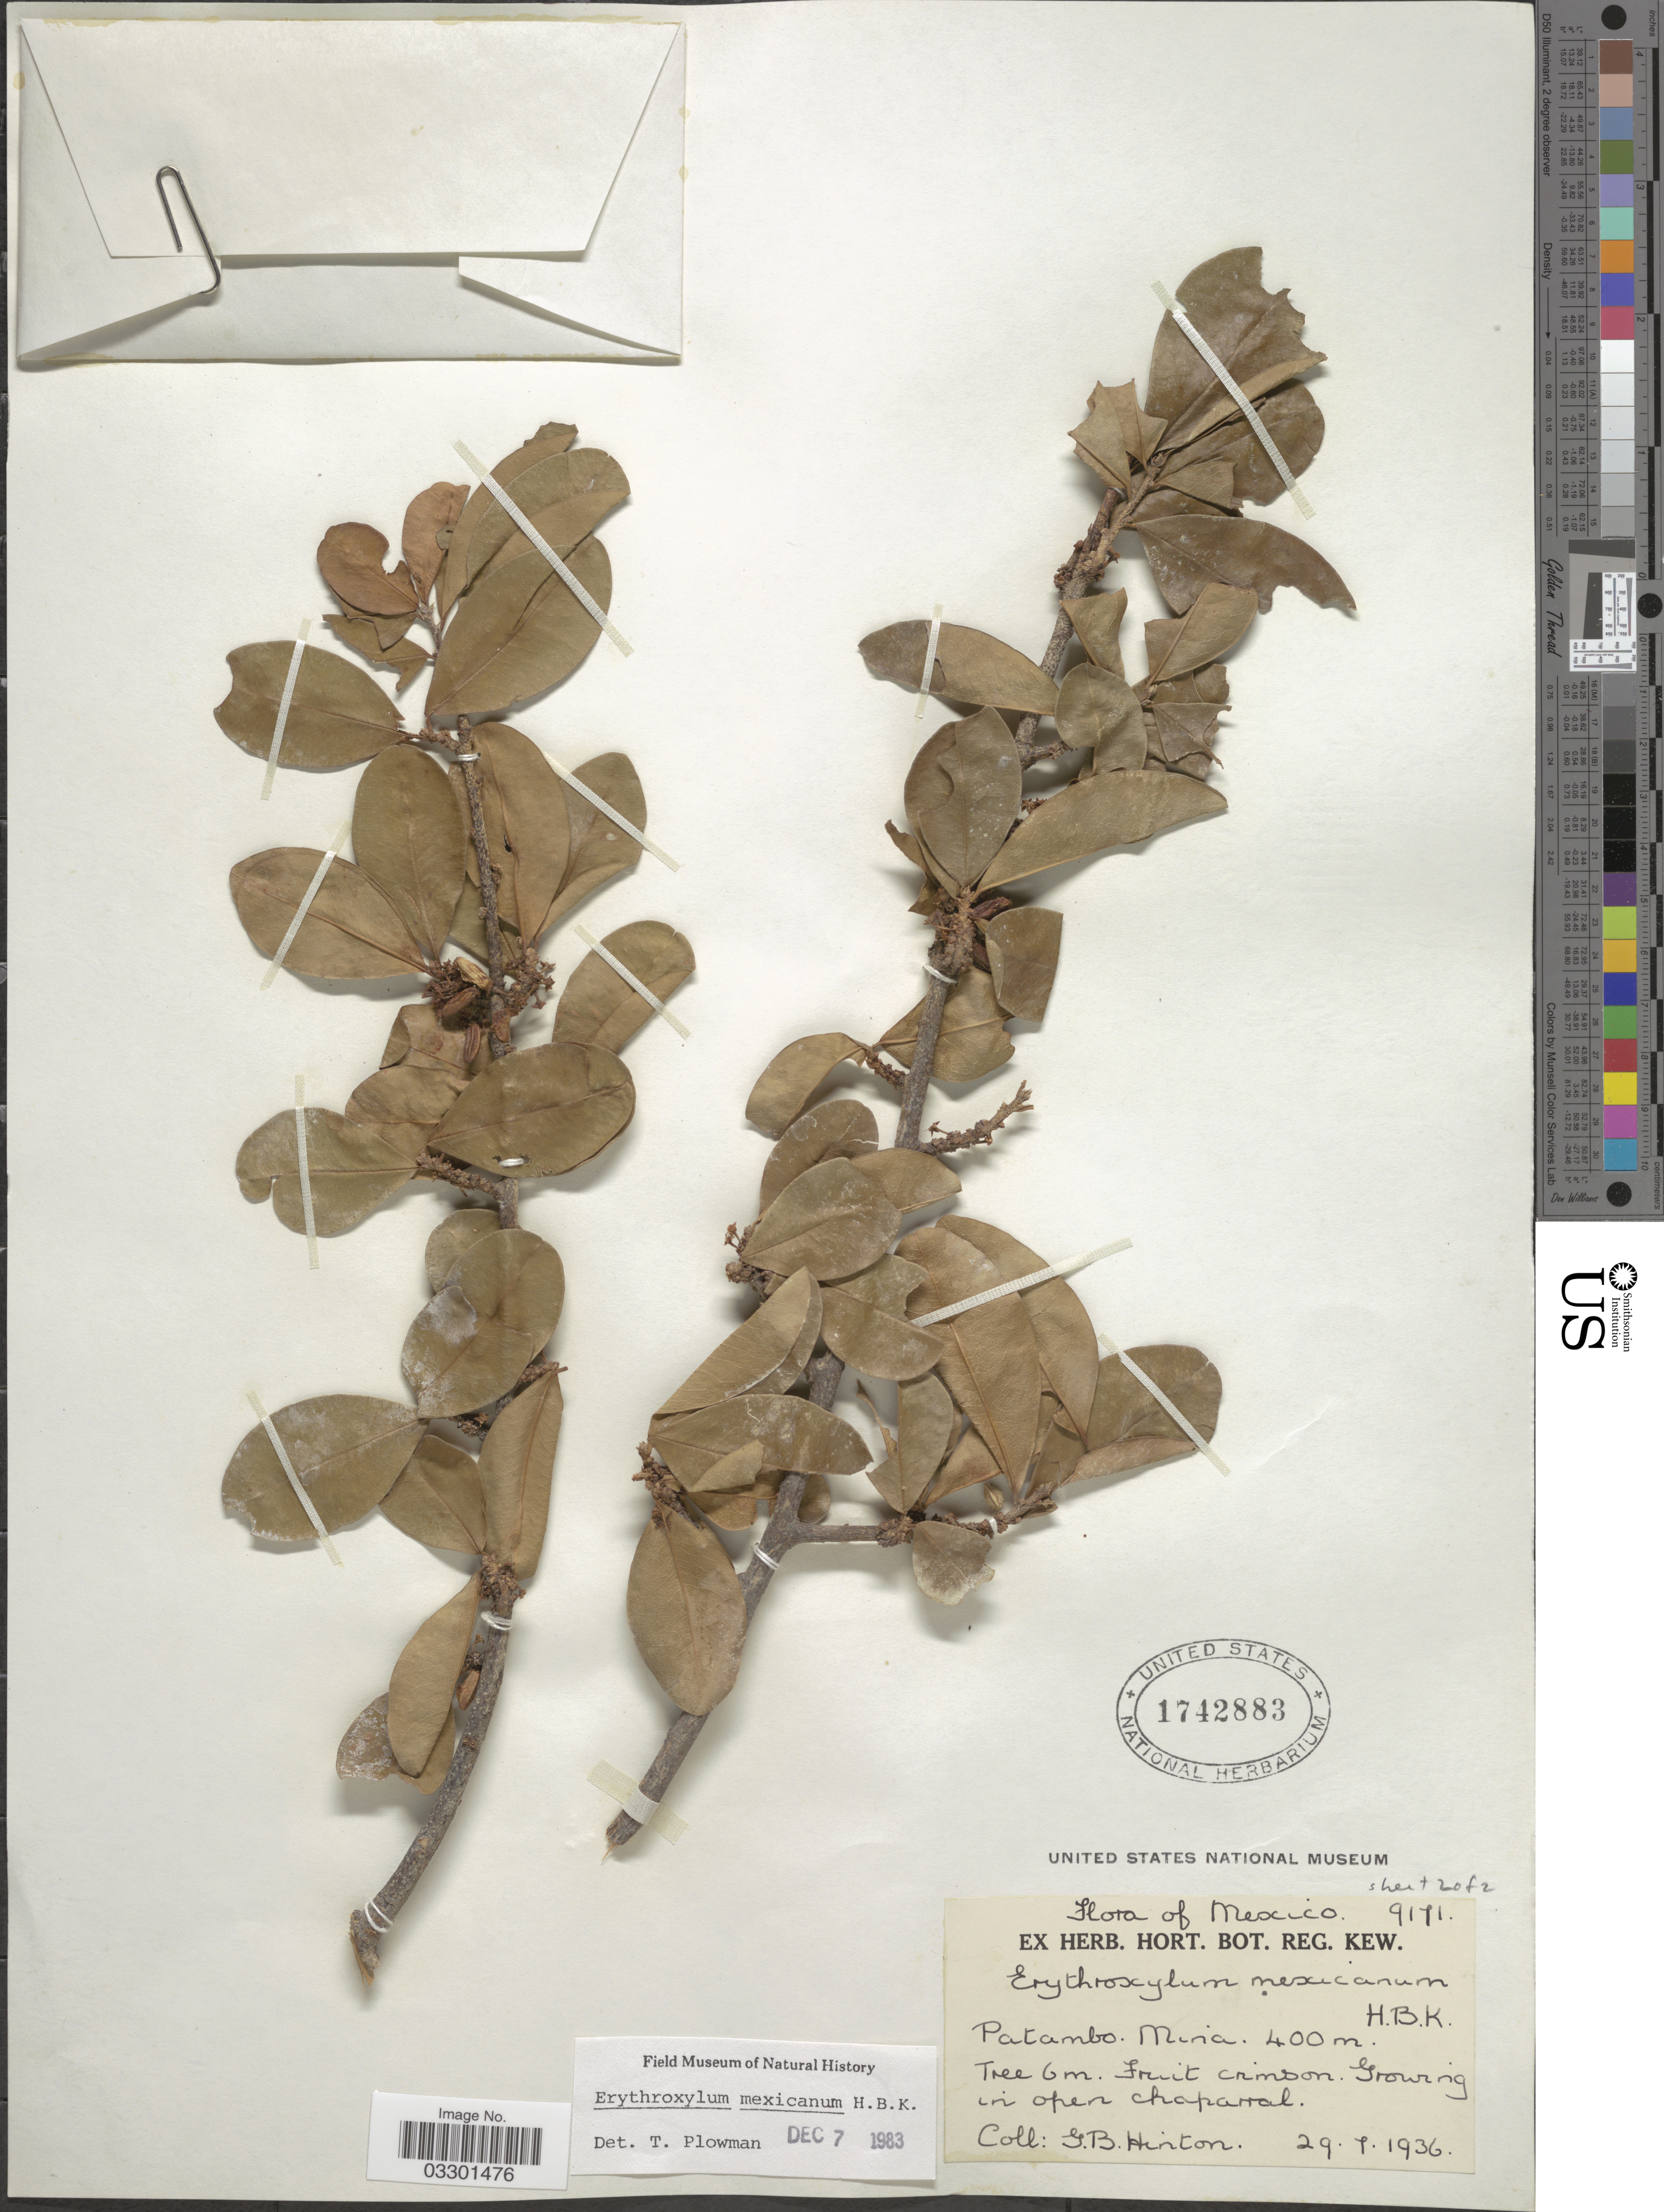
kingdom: Plantae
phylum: Tracheophyta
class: Magnoliopsida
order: Malpighiales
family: Erythroxylaceae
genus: Erythroxylum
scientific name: Erythroxylum mexicanum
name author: Kunth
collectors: G. B. Hinton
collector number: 9171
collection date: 1936-07-29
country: Mexico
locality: Patambo. Mina.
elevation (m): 400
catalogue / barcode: US 1742883